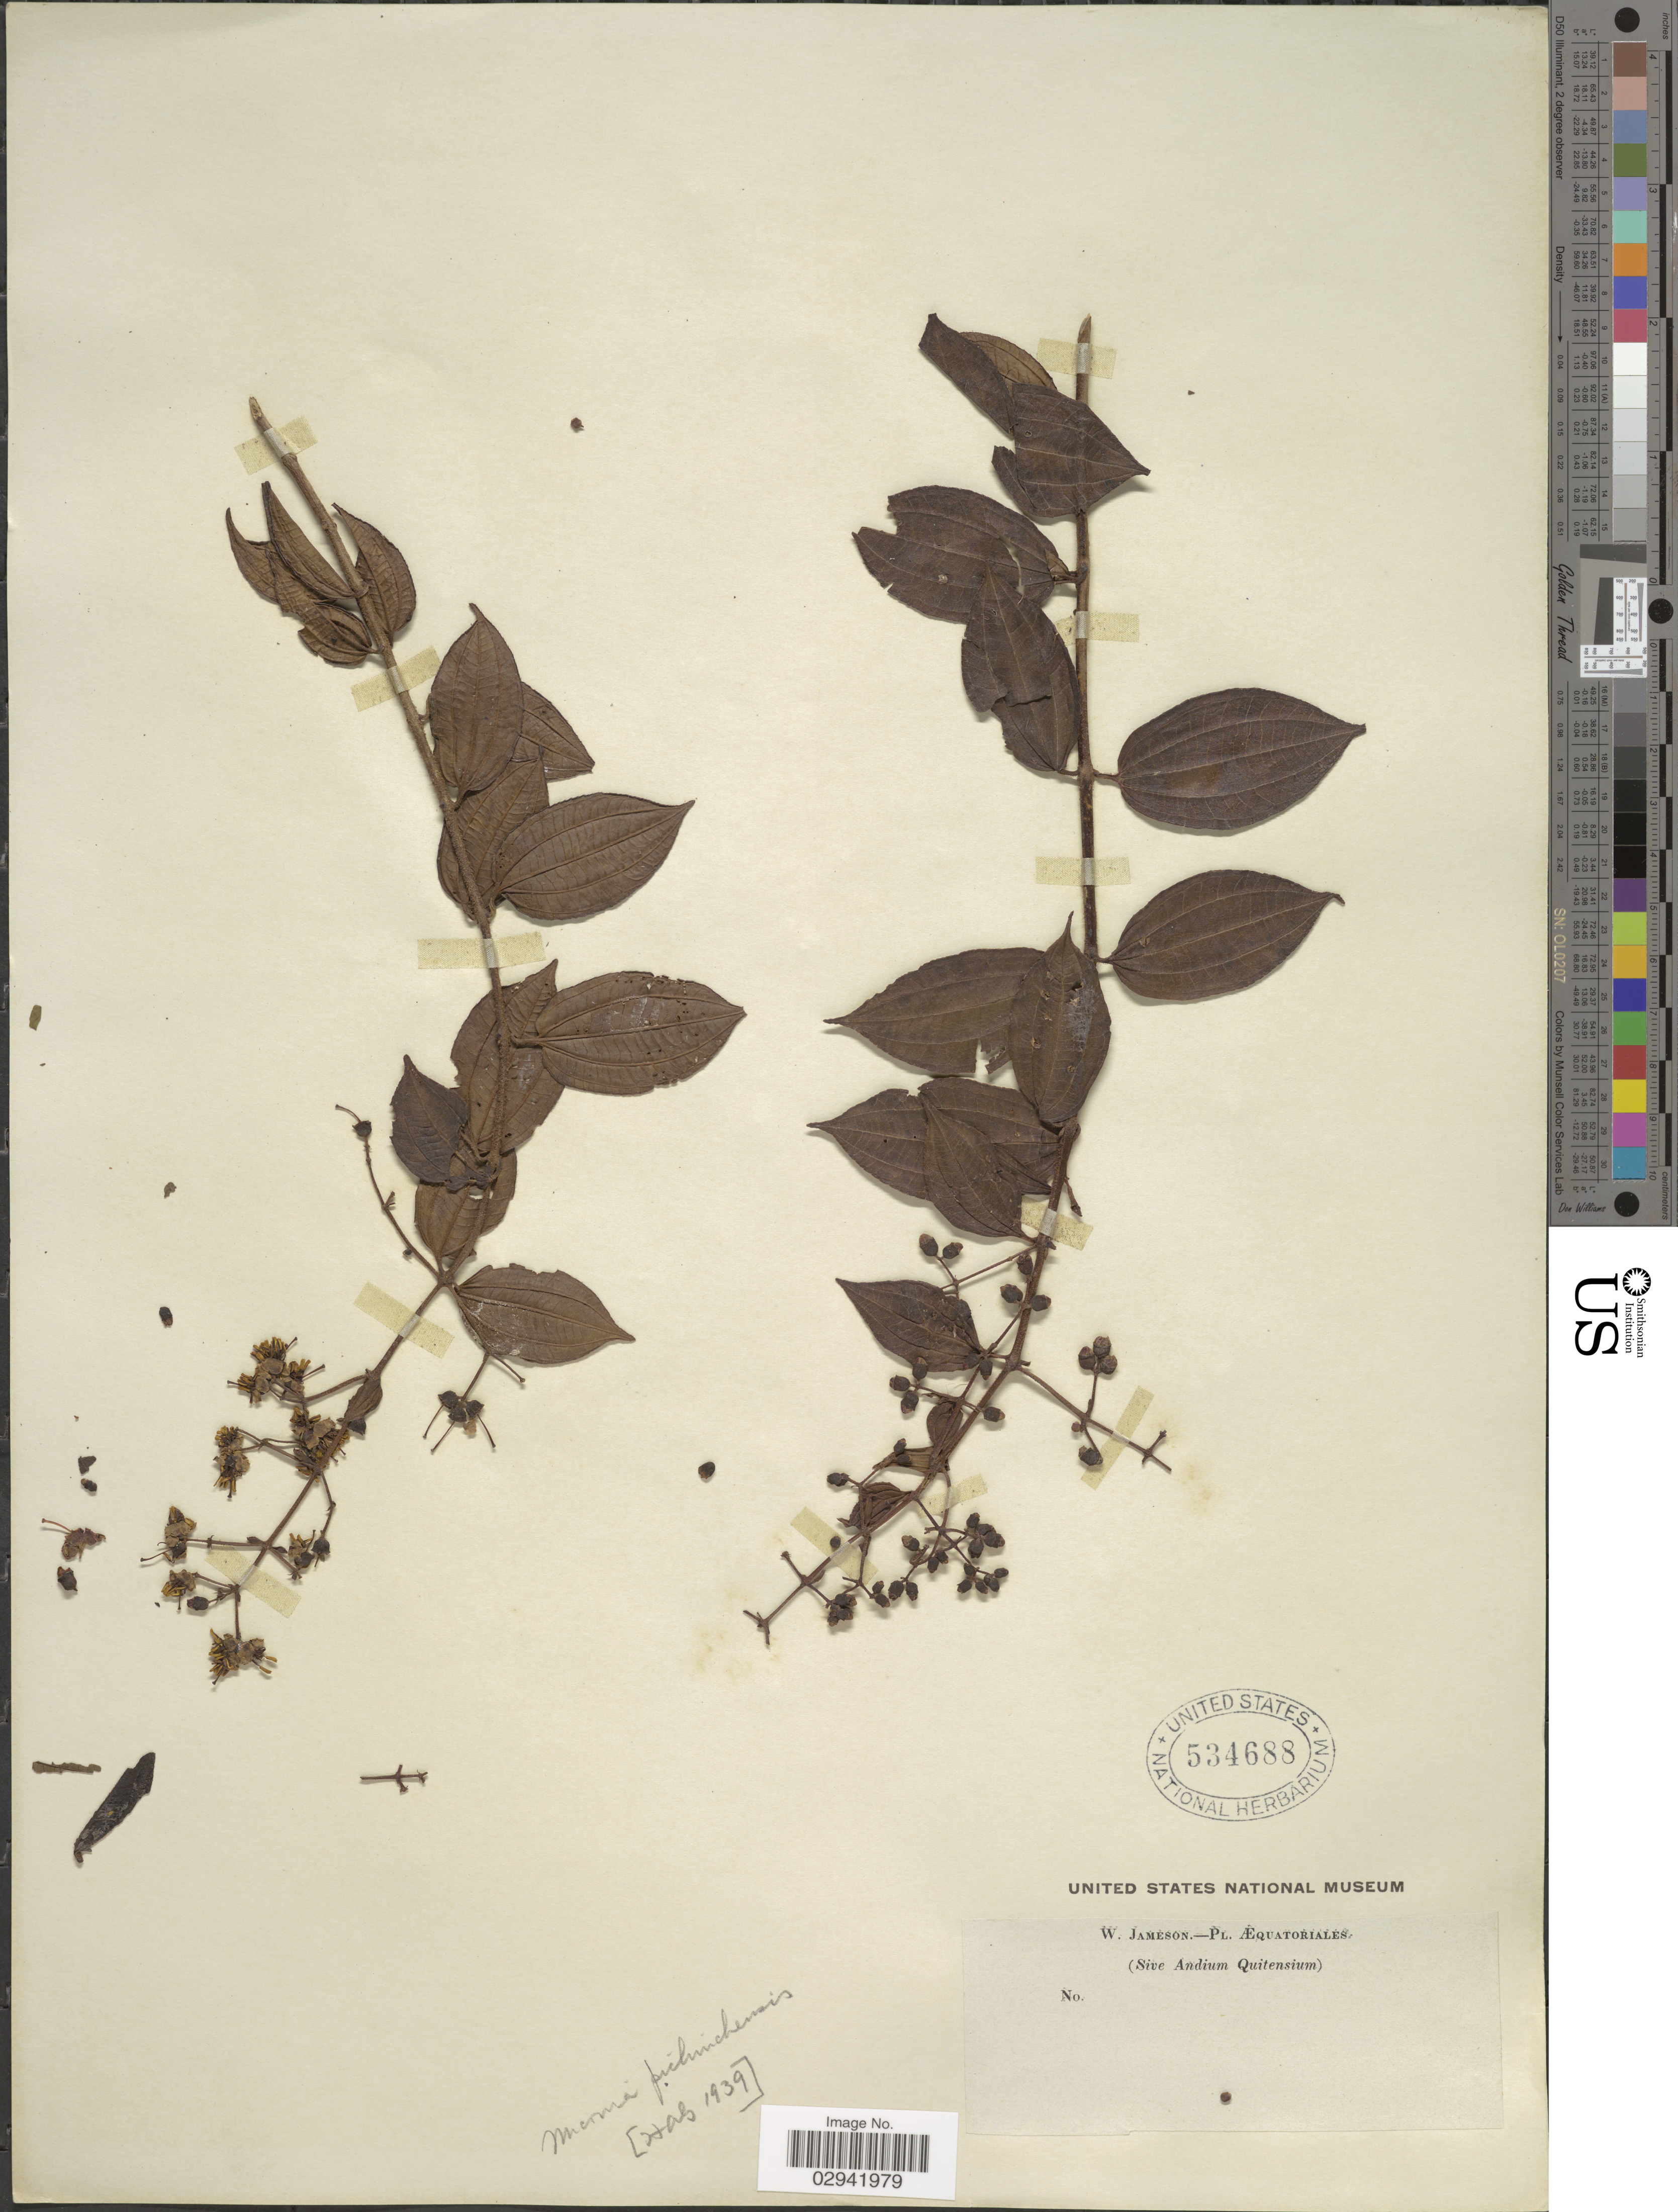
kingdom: Plantae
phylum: Tracheophyta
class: Magnoliopsida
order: Myrtales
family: Melastomataceae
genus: Miconia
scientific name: Miconia pichinchensis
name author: Benth.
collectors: W. Jameson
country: Ecuador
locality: Æquatoriales.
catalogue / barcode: US 534688